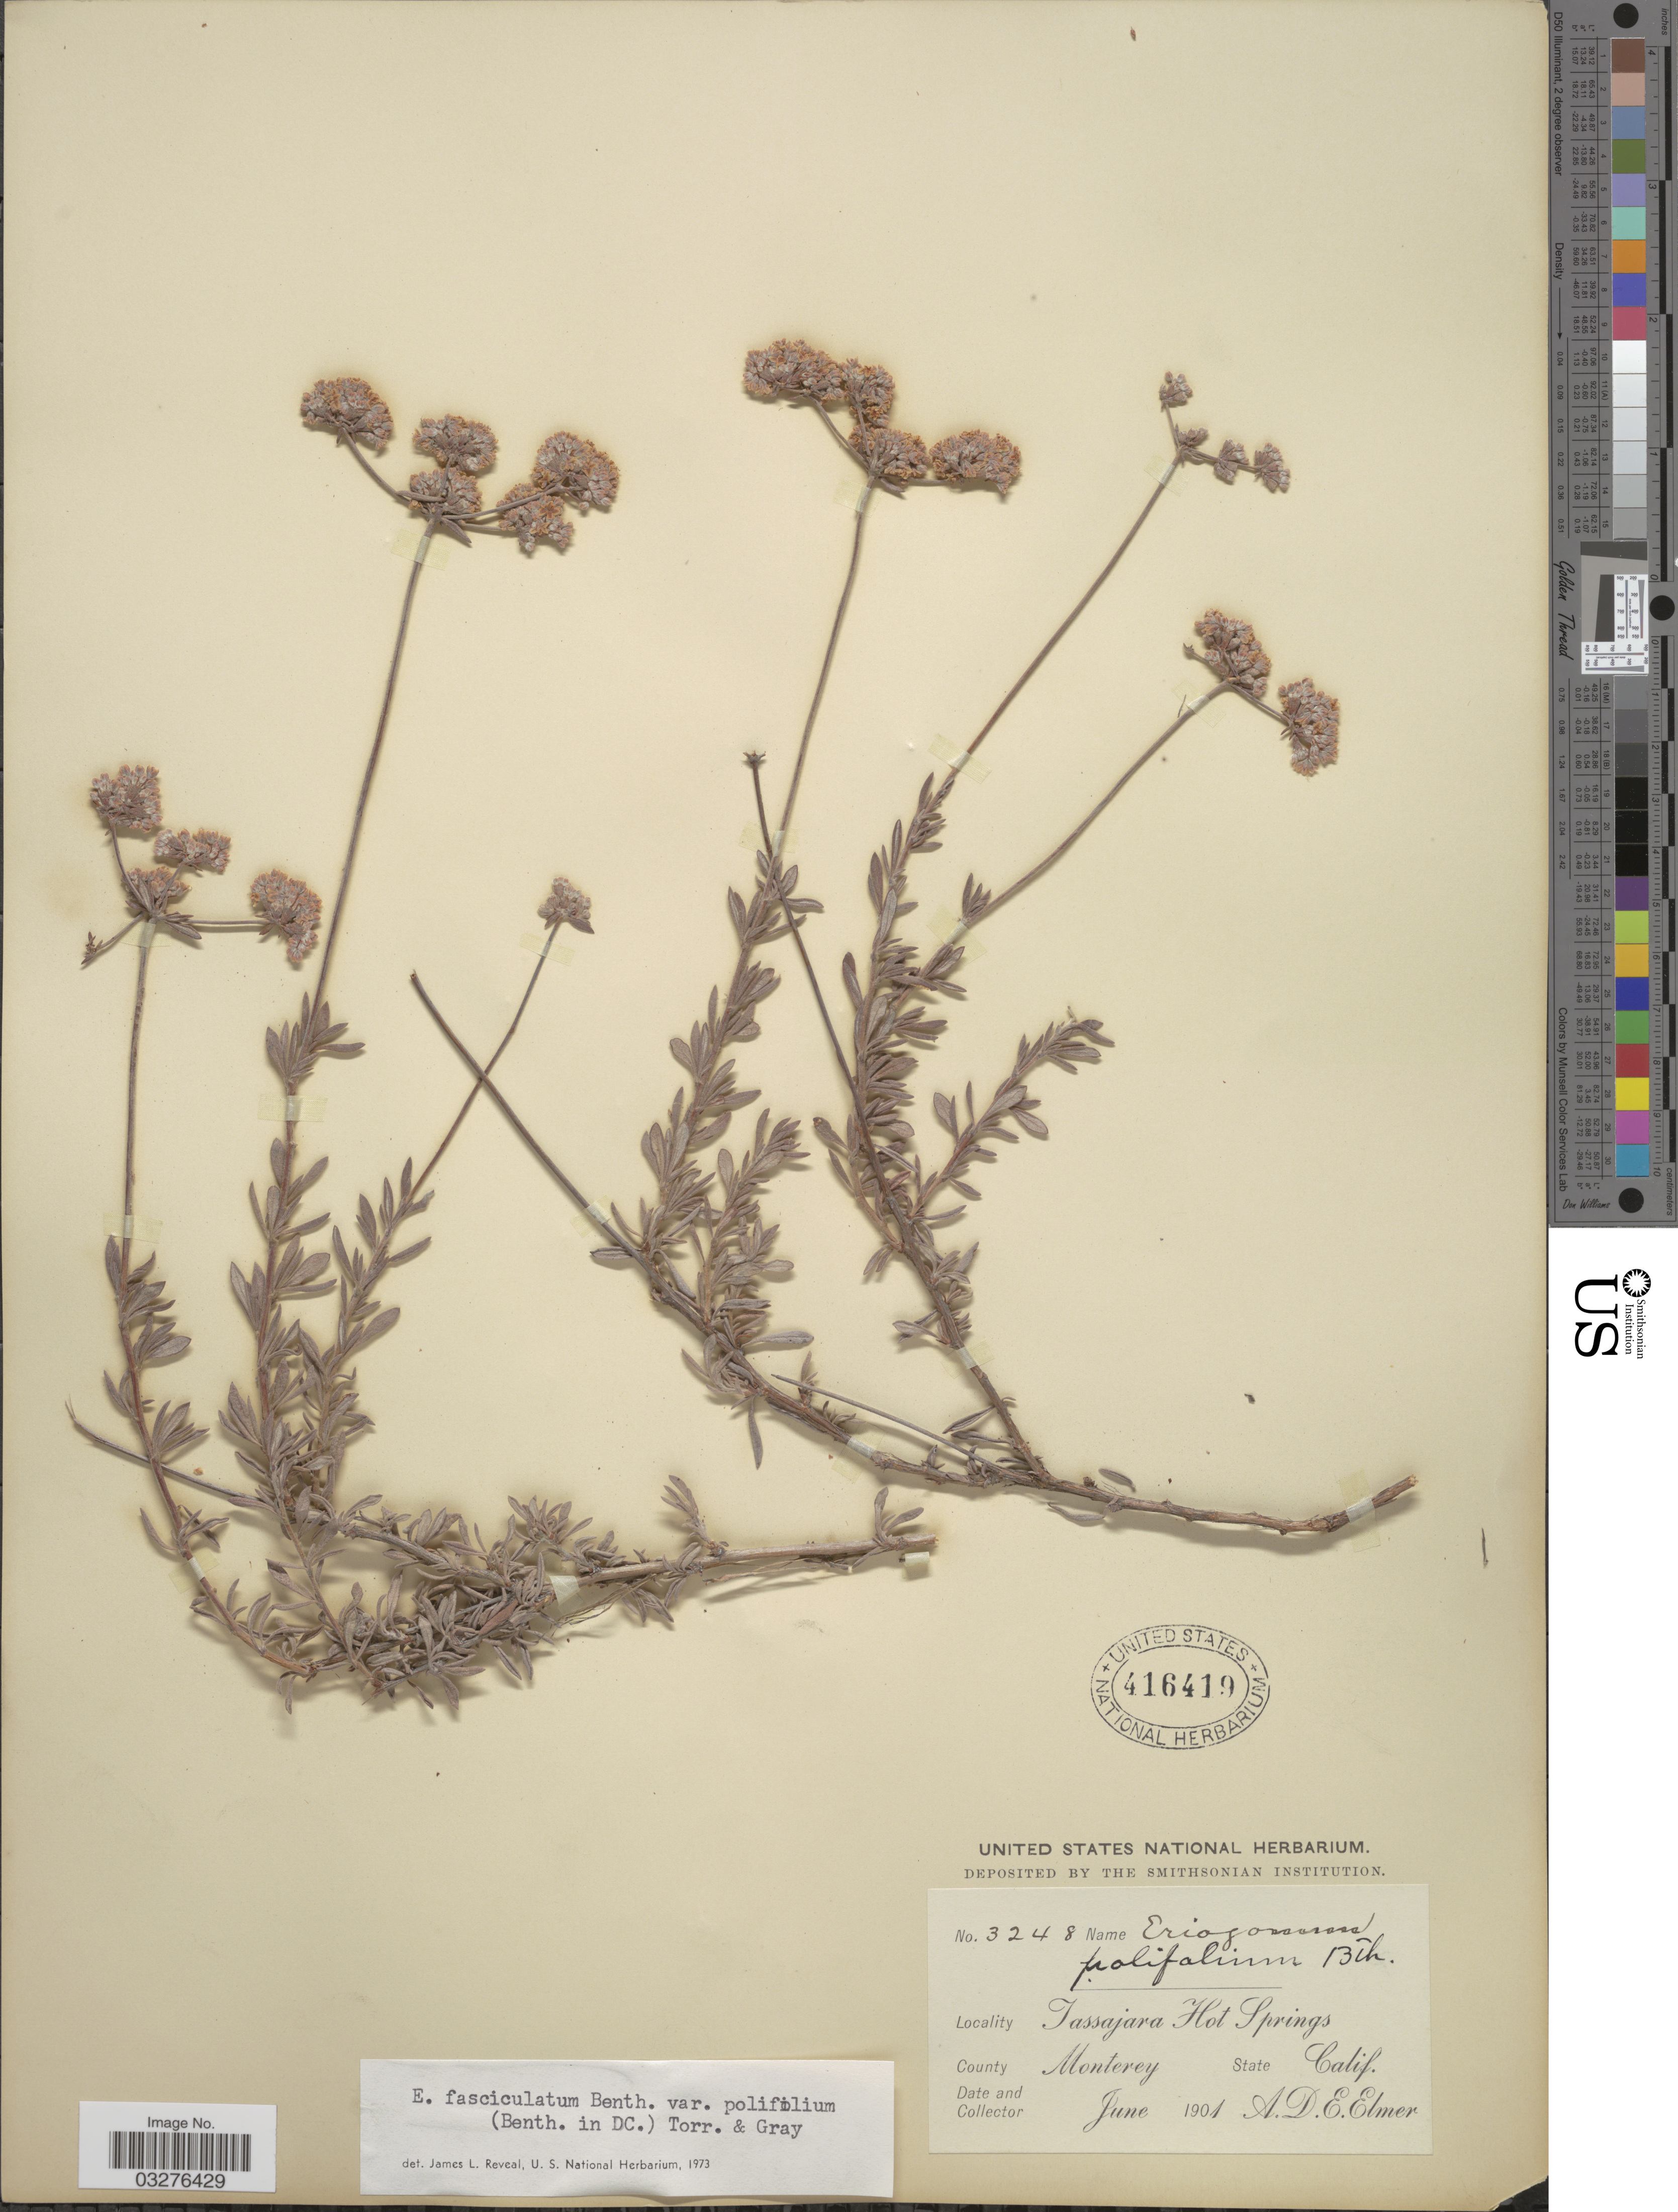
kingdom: Plantae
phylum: Tracheophyta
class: Magnoliopsida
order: Caryophyllales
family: Polygonaceae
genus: Eriogonum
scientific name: Eriogonum fasciculatum var. polifolium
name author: (Benth.) Torr. & A. Gray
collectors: A. D. E. Elmer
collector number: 3248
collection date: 1901-06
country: United States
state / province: California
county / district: Monterey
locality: Tassajara Hot Springs, County Monterey.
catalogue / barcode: US 416419